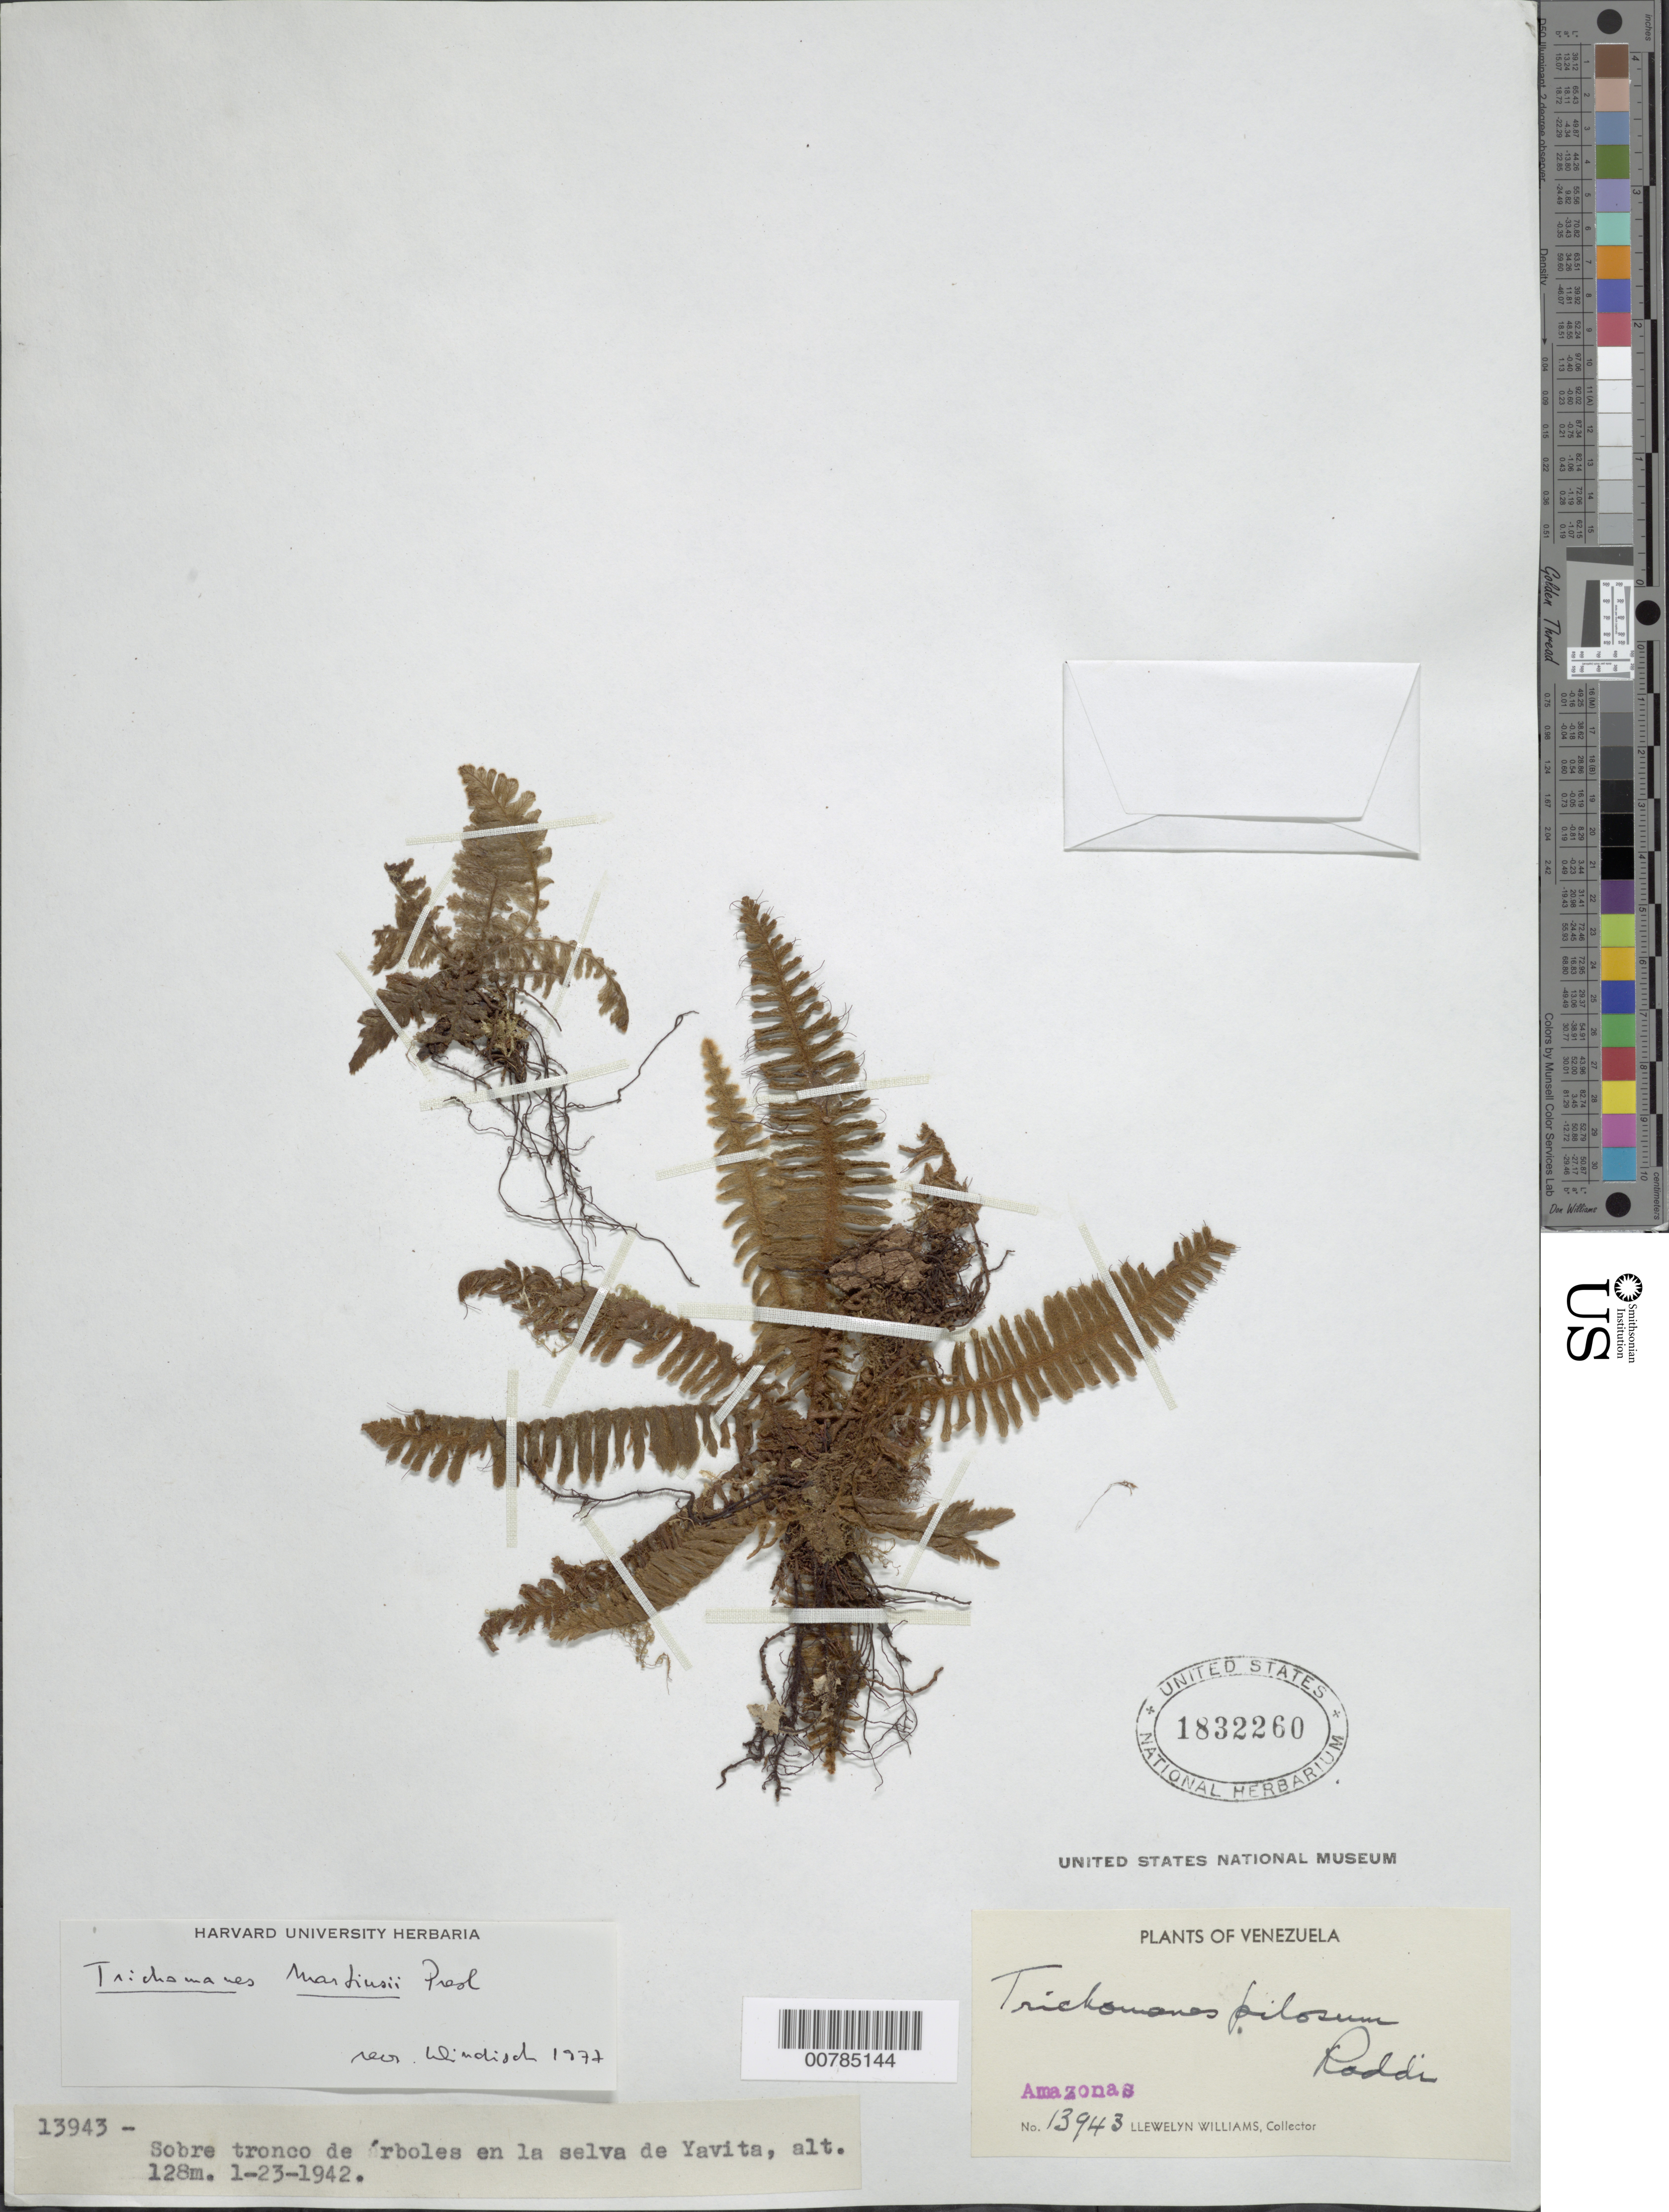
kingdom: Plantae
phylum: Tracheophyta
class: Polypodiopsida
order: Hymenophyllales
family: Hymenophyllaceae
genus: Trichomanes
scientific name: Trichomanes martiusii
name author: C. Presl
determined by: Windisch, Paulo Guenter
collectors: Ll. Williams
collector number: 13943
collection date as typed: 23-Jan-42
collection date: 1942-01-23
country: Venezuela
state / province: Amazonas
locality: Yavita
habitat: Sobre tronco de arboles en la selva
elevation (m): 128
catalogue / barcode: US 1832260